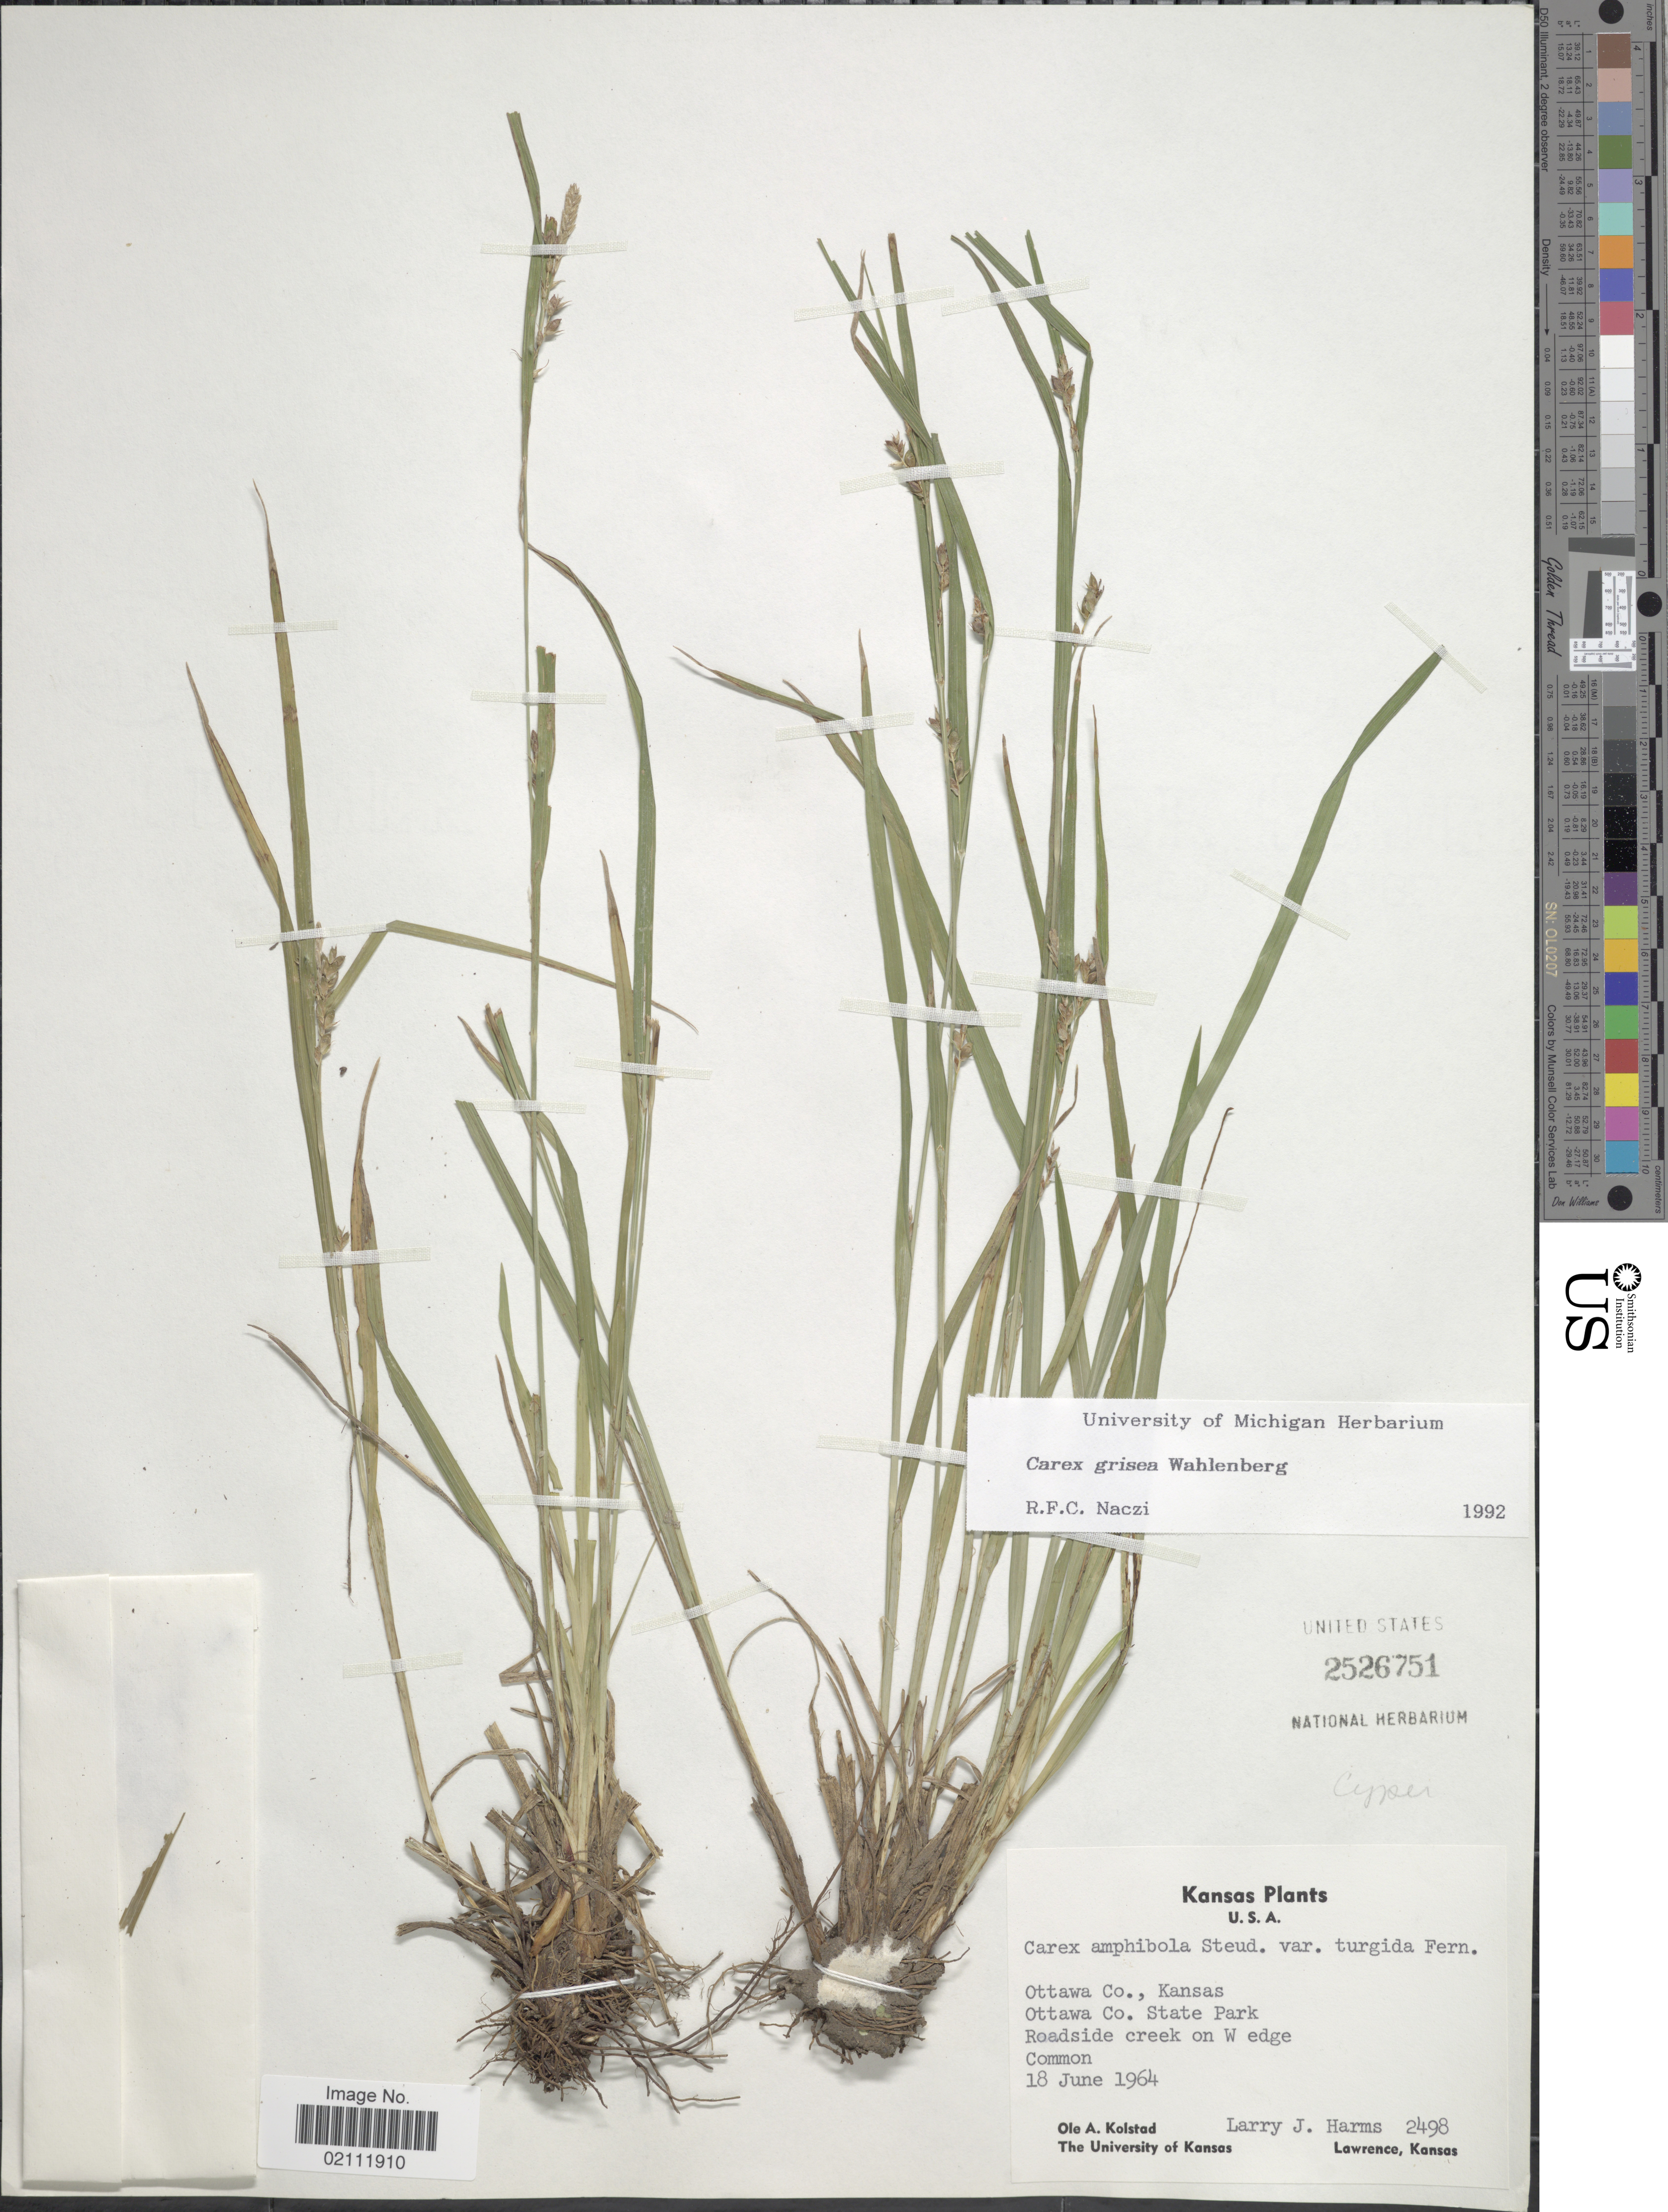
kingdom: Plantae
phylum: Tracheophyta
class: Liliopsida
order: Poales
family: Cyperaceae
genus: Carex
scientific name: Carex grisea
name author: Wahlenb.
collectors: O. Kolstad & L. Harms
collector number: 2498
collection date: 1964-06-18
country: United States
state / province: Kansas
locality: Ottawa Co., Ottawa Co. State Park, Roadside creek on W edge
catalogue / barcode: US 2526751